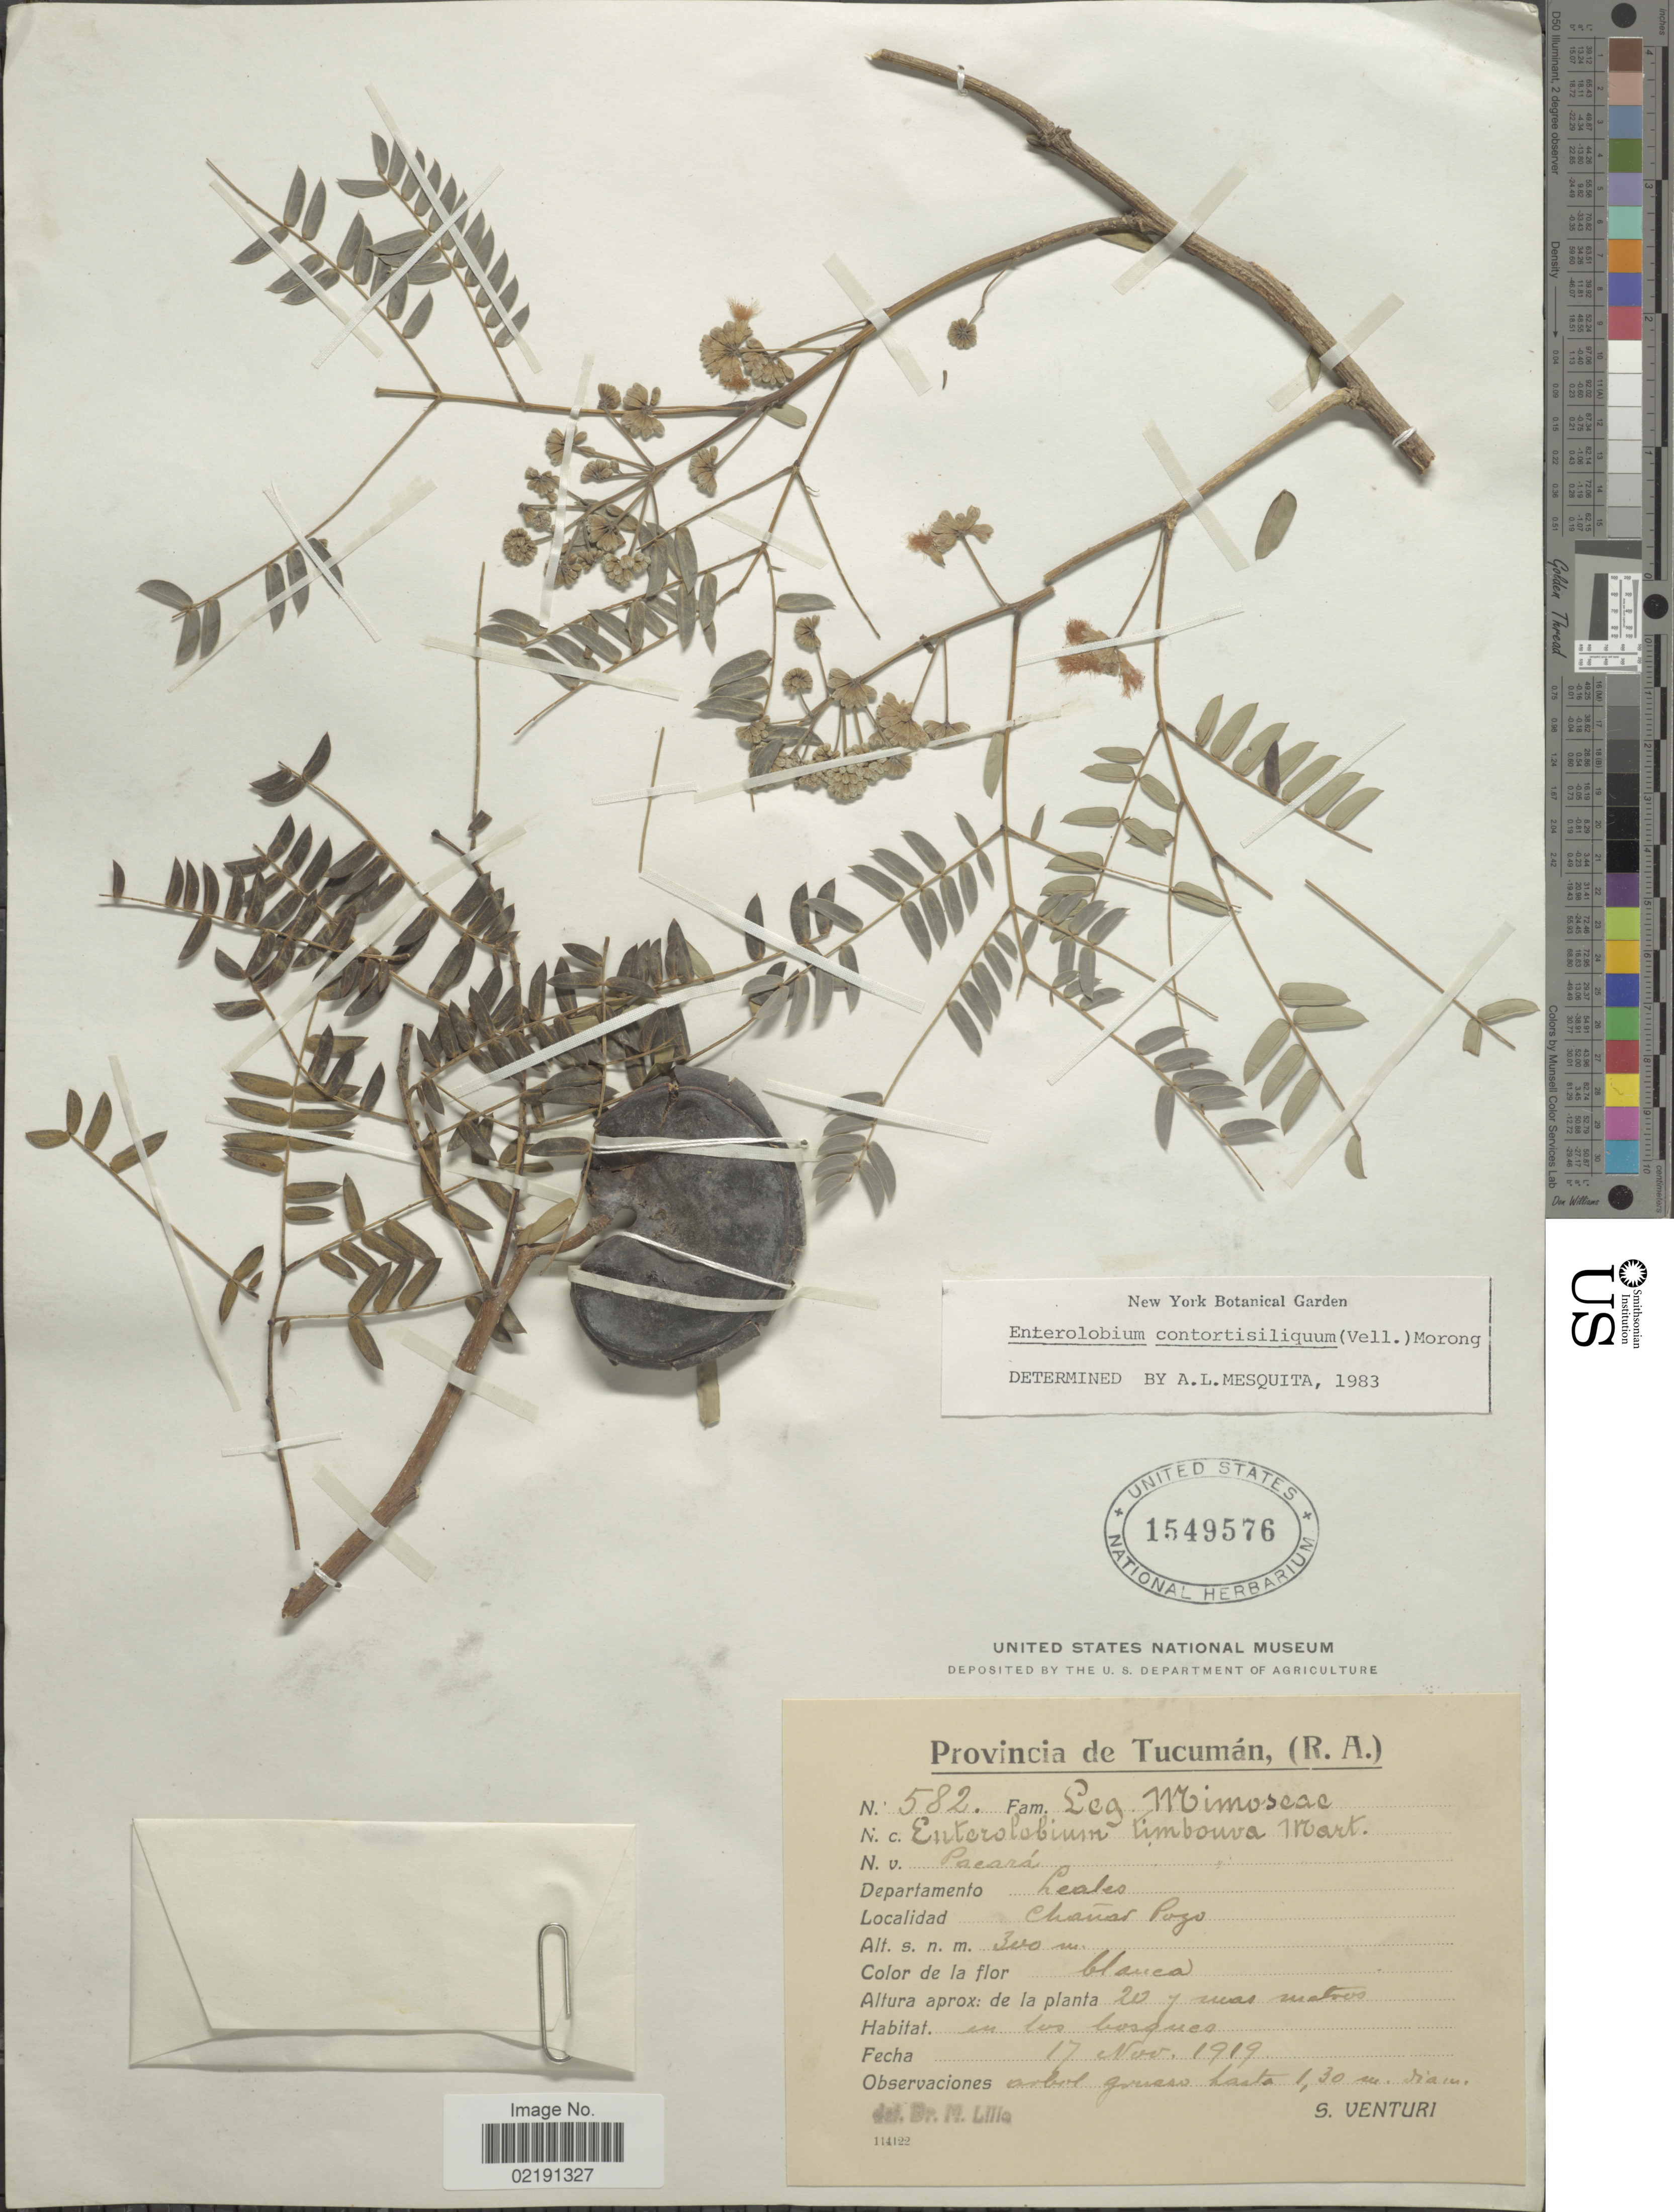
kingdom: Plantae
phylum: Tracheophyta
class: Magnoliopsida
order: Fabales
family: Fabaceae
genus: Enterolobium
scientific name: Enterolobium contortisiliquum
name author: (Vell.) Morong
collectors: S. Venturi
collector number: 582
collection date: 1919-11-17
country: Argentina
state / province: Tucuman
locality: Provincia de Tucumán, (R.A.). Departamento Leales. Chañar Pozo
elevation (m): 300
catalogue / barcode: US 1549576